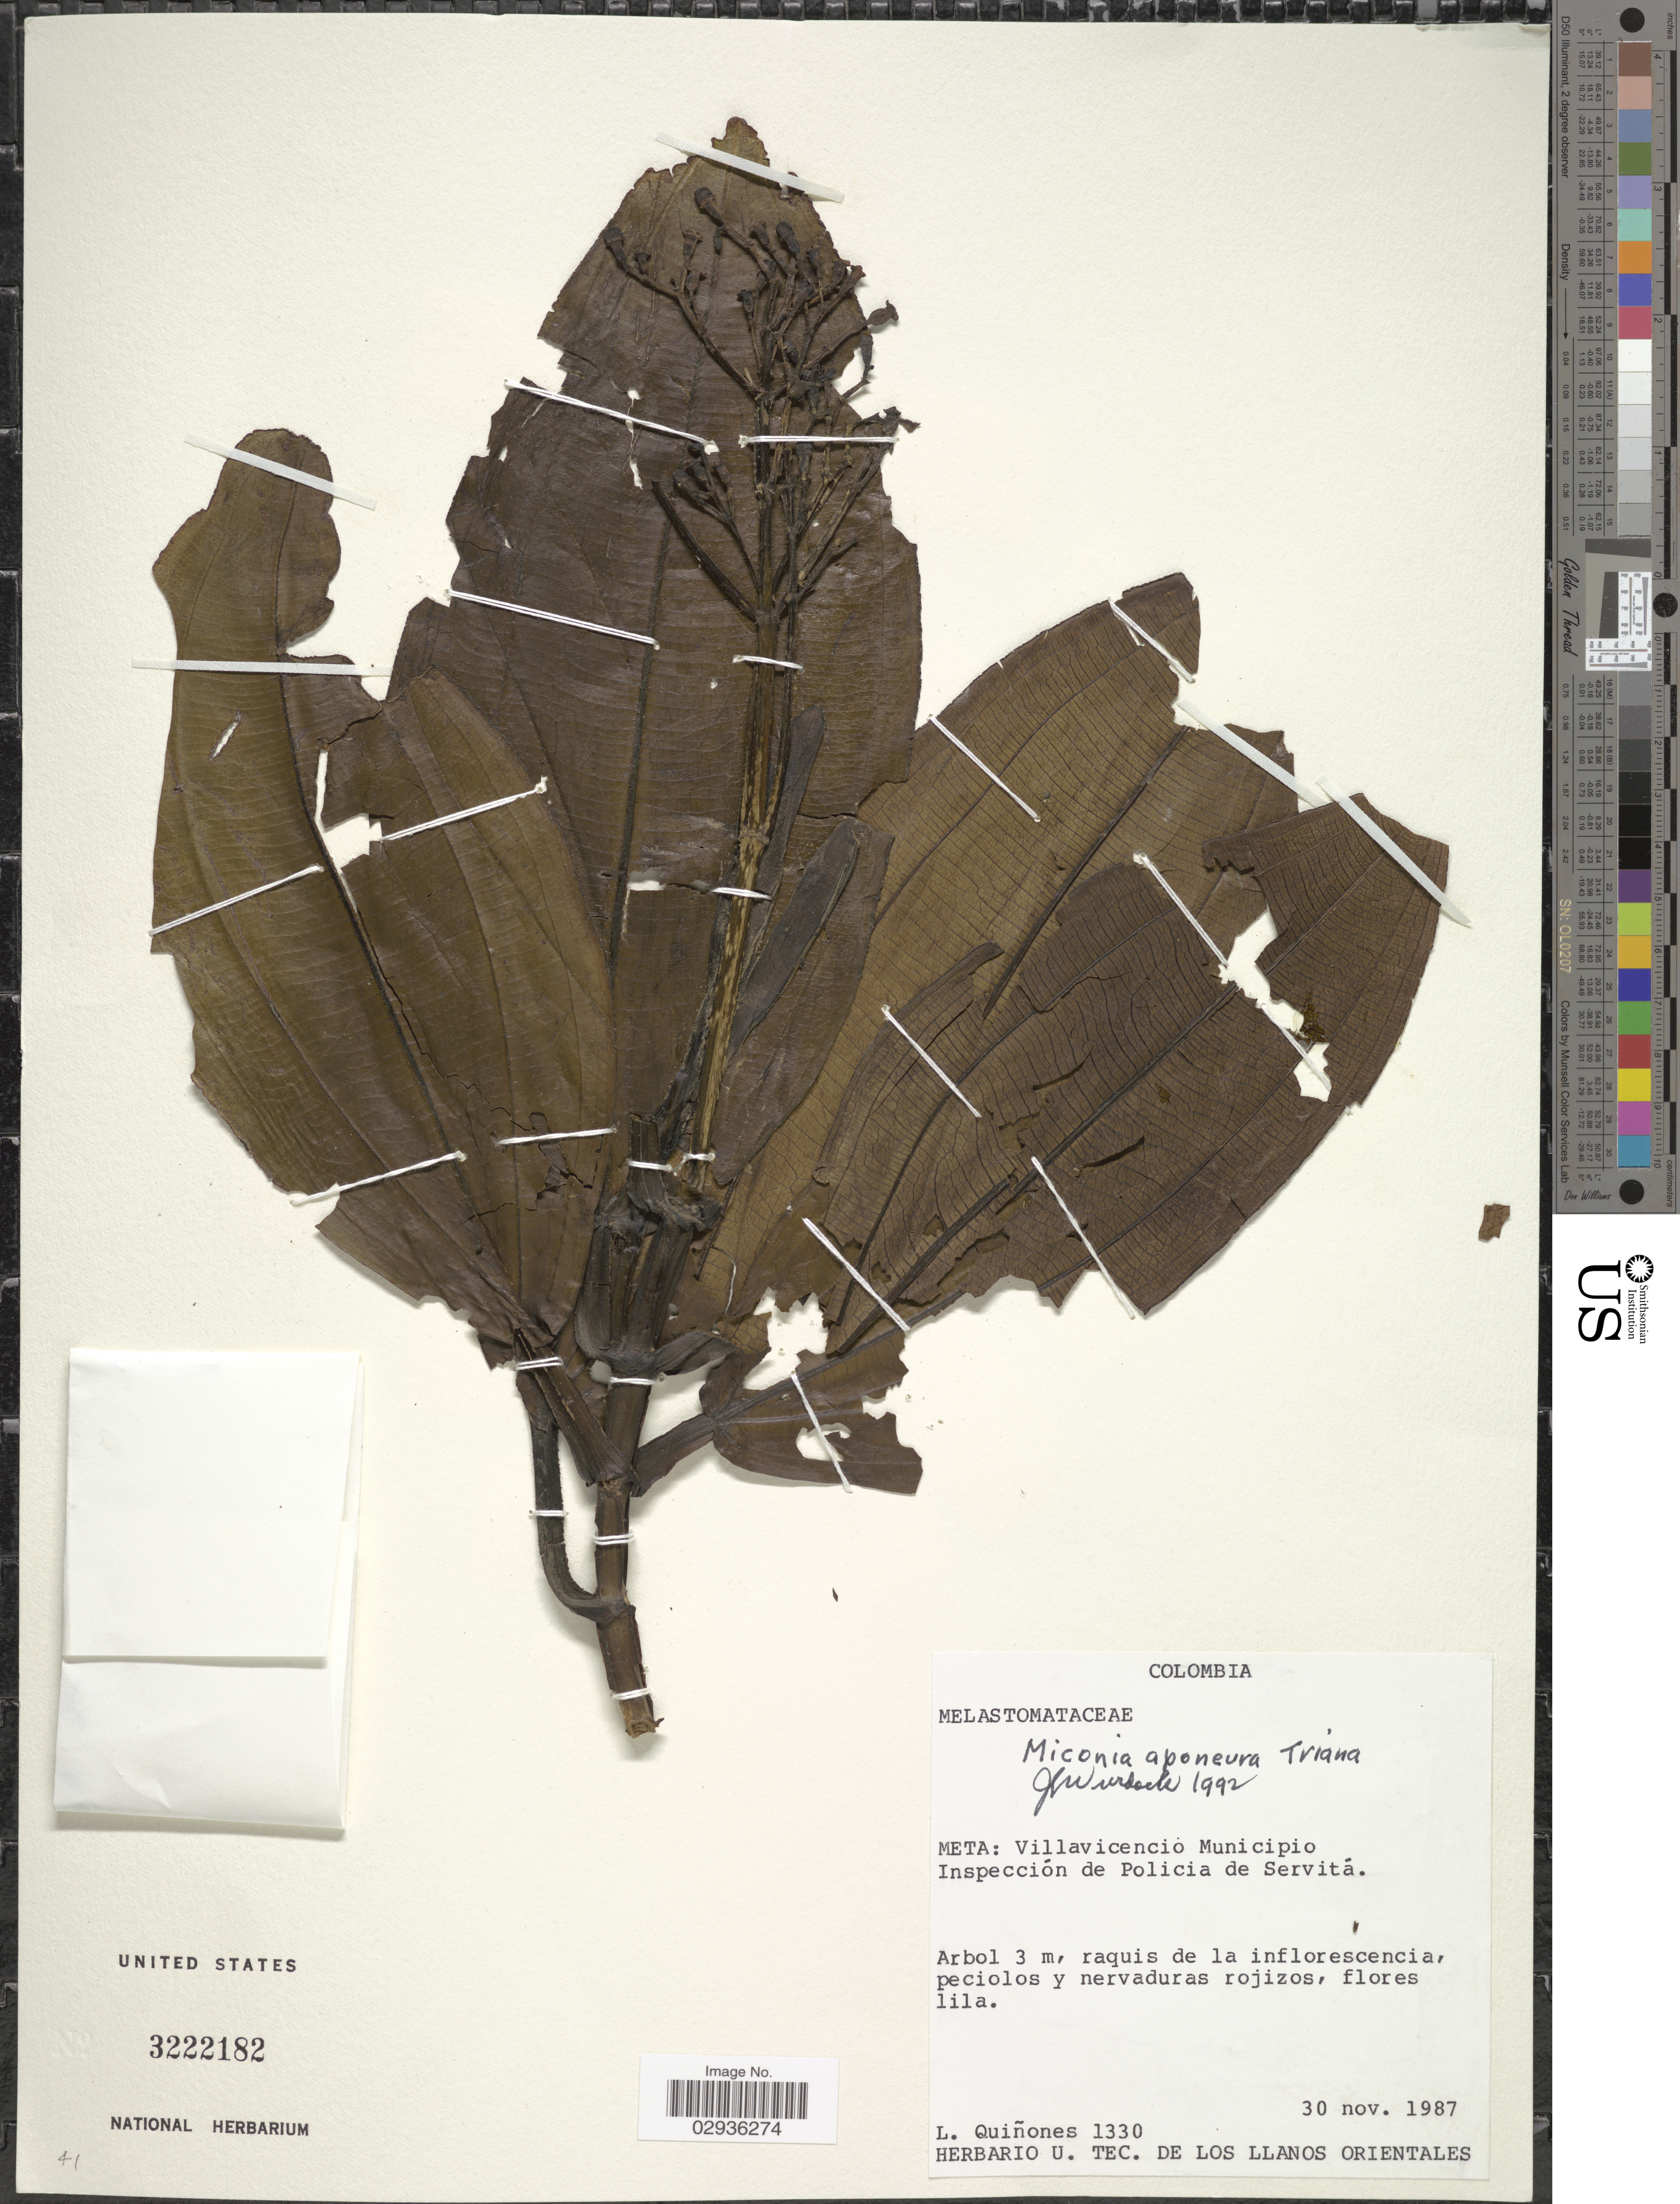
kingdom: Plantae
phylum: Tracheophyta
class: Magnoliopsida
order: Myrtales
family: Melastomataceae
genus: Miconia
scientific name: Miconia aponeura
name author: Triana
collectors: L. Quinones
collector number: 1330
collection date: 1987-11-30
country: Colombia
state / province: Meta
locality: Villavicencio Municipio. Inspección de Policia de Servitá.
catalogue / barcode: US 3222182